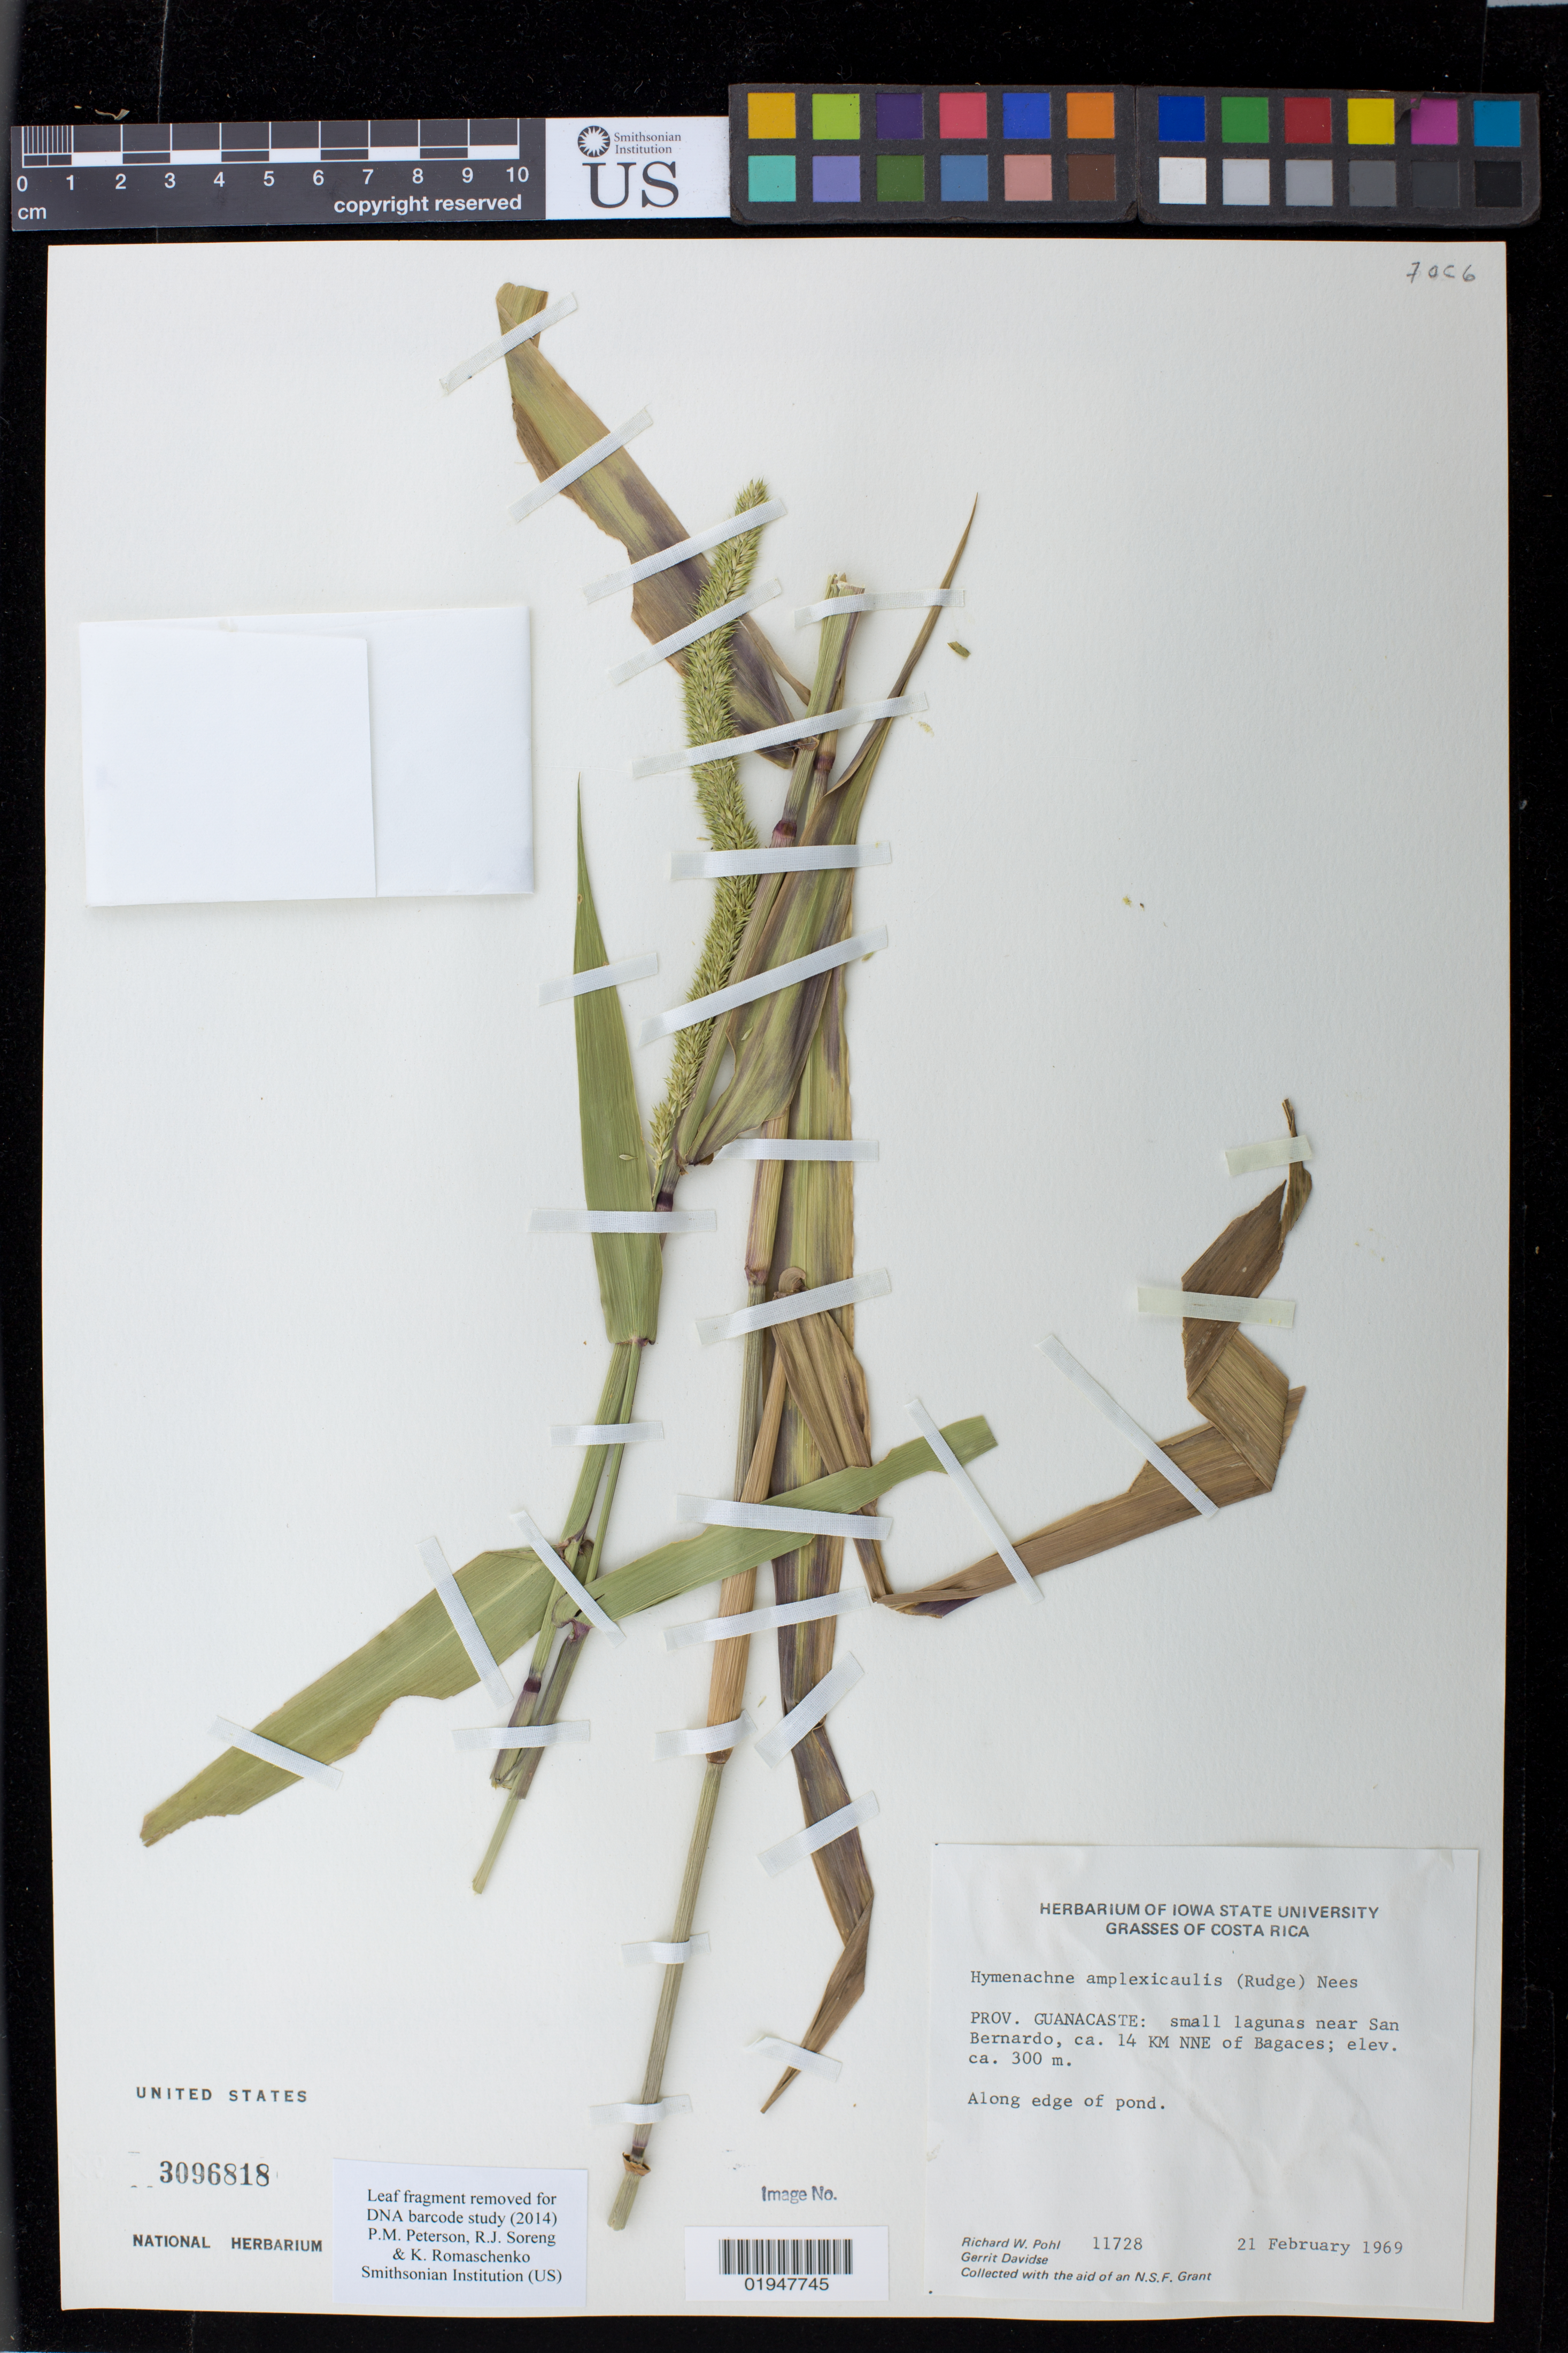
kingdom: Plantae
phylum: Tracheophyta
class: Liliopsida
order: Poales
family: Poaceae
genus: Hymenachne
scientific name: Hymenachne amplexicaulis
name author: (Rudge) Nees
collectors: R. W. Pohl & G. Davidse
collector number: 11728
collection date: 1969-02-21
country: Costa Rica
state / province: Guanacaste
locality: small lagunas near San Bernardo, ca. 14 KM NNE of Bagaces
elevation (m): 300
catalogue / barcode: US 3096818